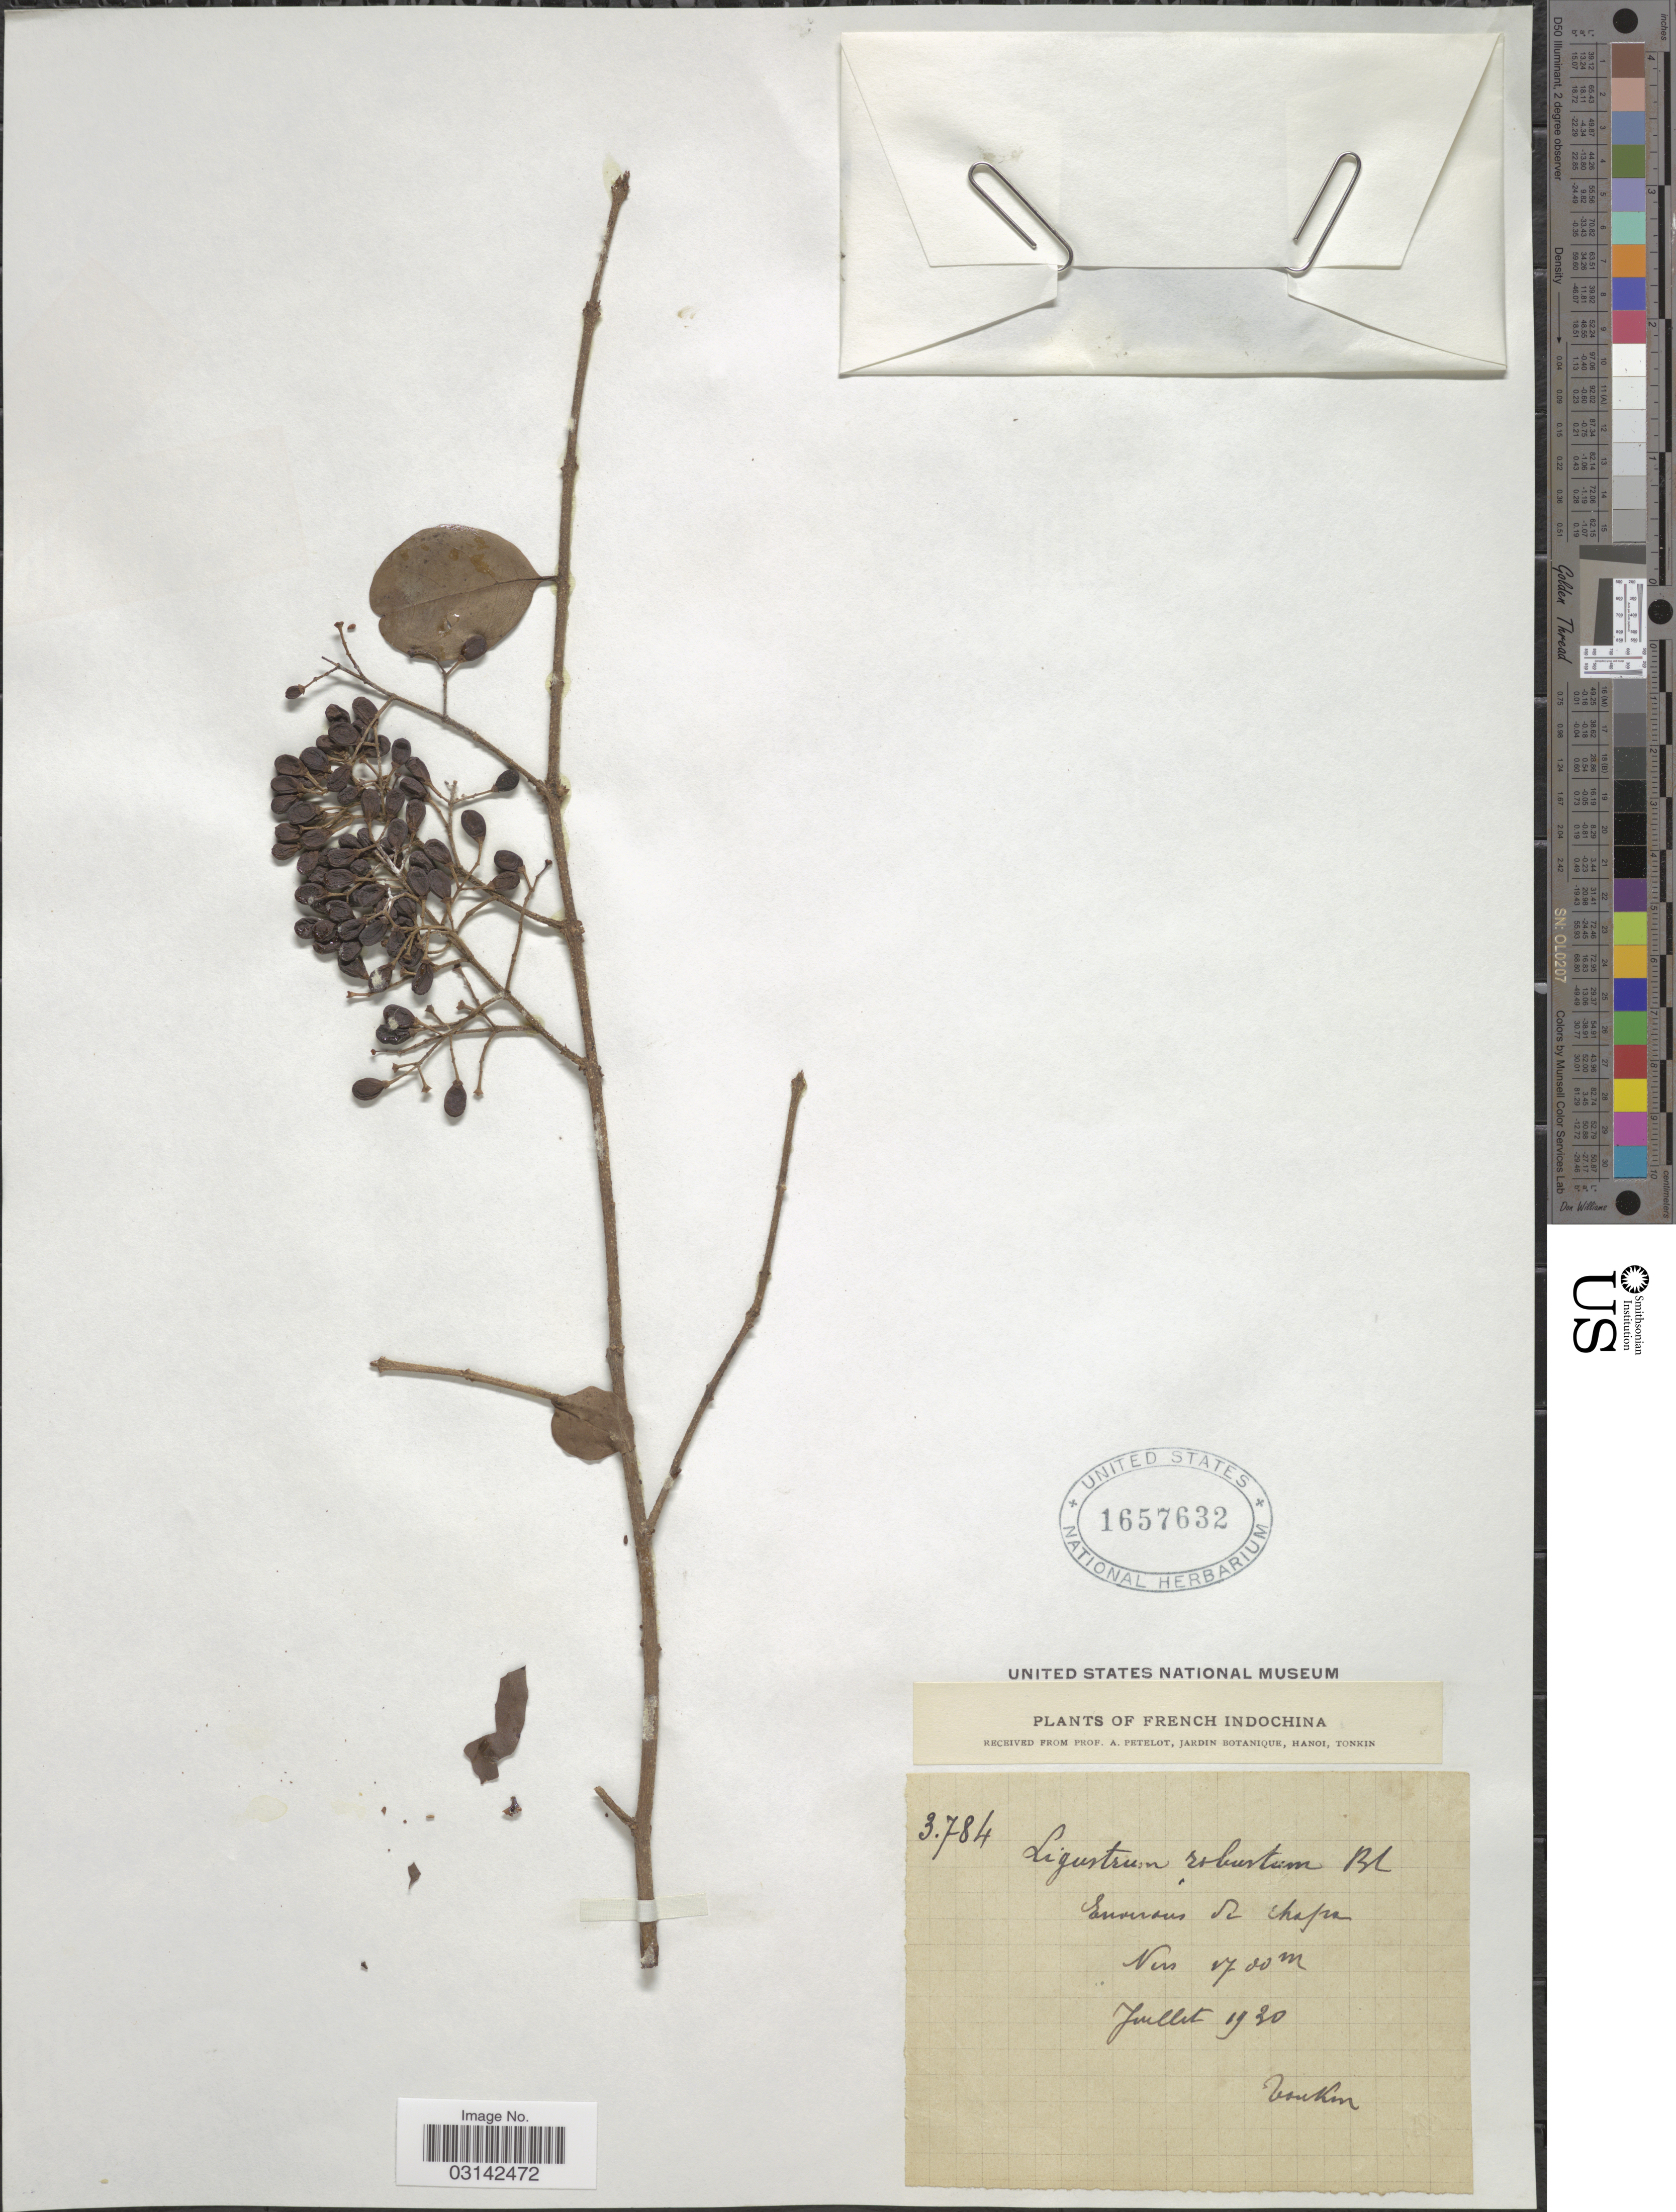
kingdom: Plantae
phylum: Tracheophyta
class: Magnoliopsida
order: Lamiales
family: Oleaceae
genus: Ligustrum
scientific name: Ligustrum robustum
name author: (Roxb.) Blume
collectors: P. A. Pételot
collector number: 3784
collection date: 1930-07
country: Vietnam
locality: French Indochina, Environs de Chapa.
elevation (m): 1700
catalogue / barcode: US 1657632